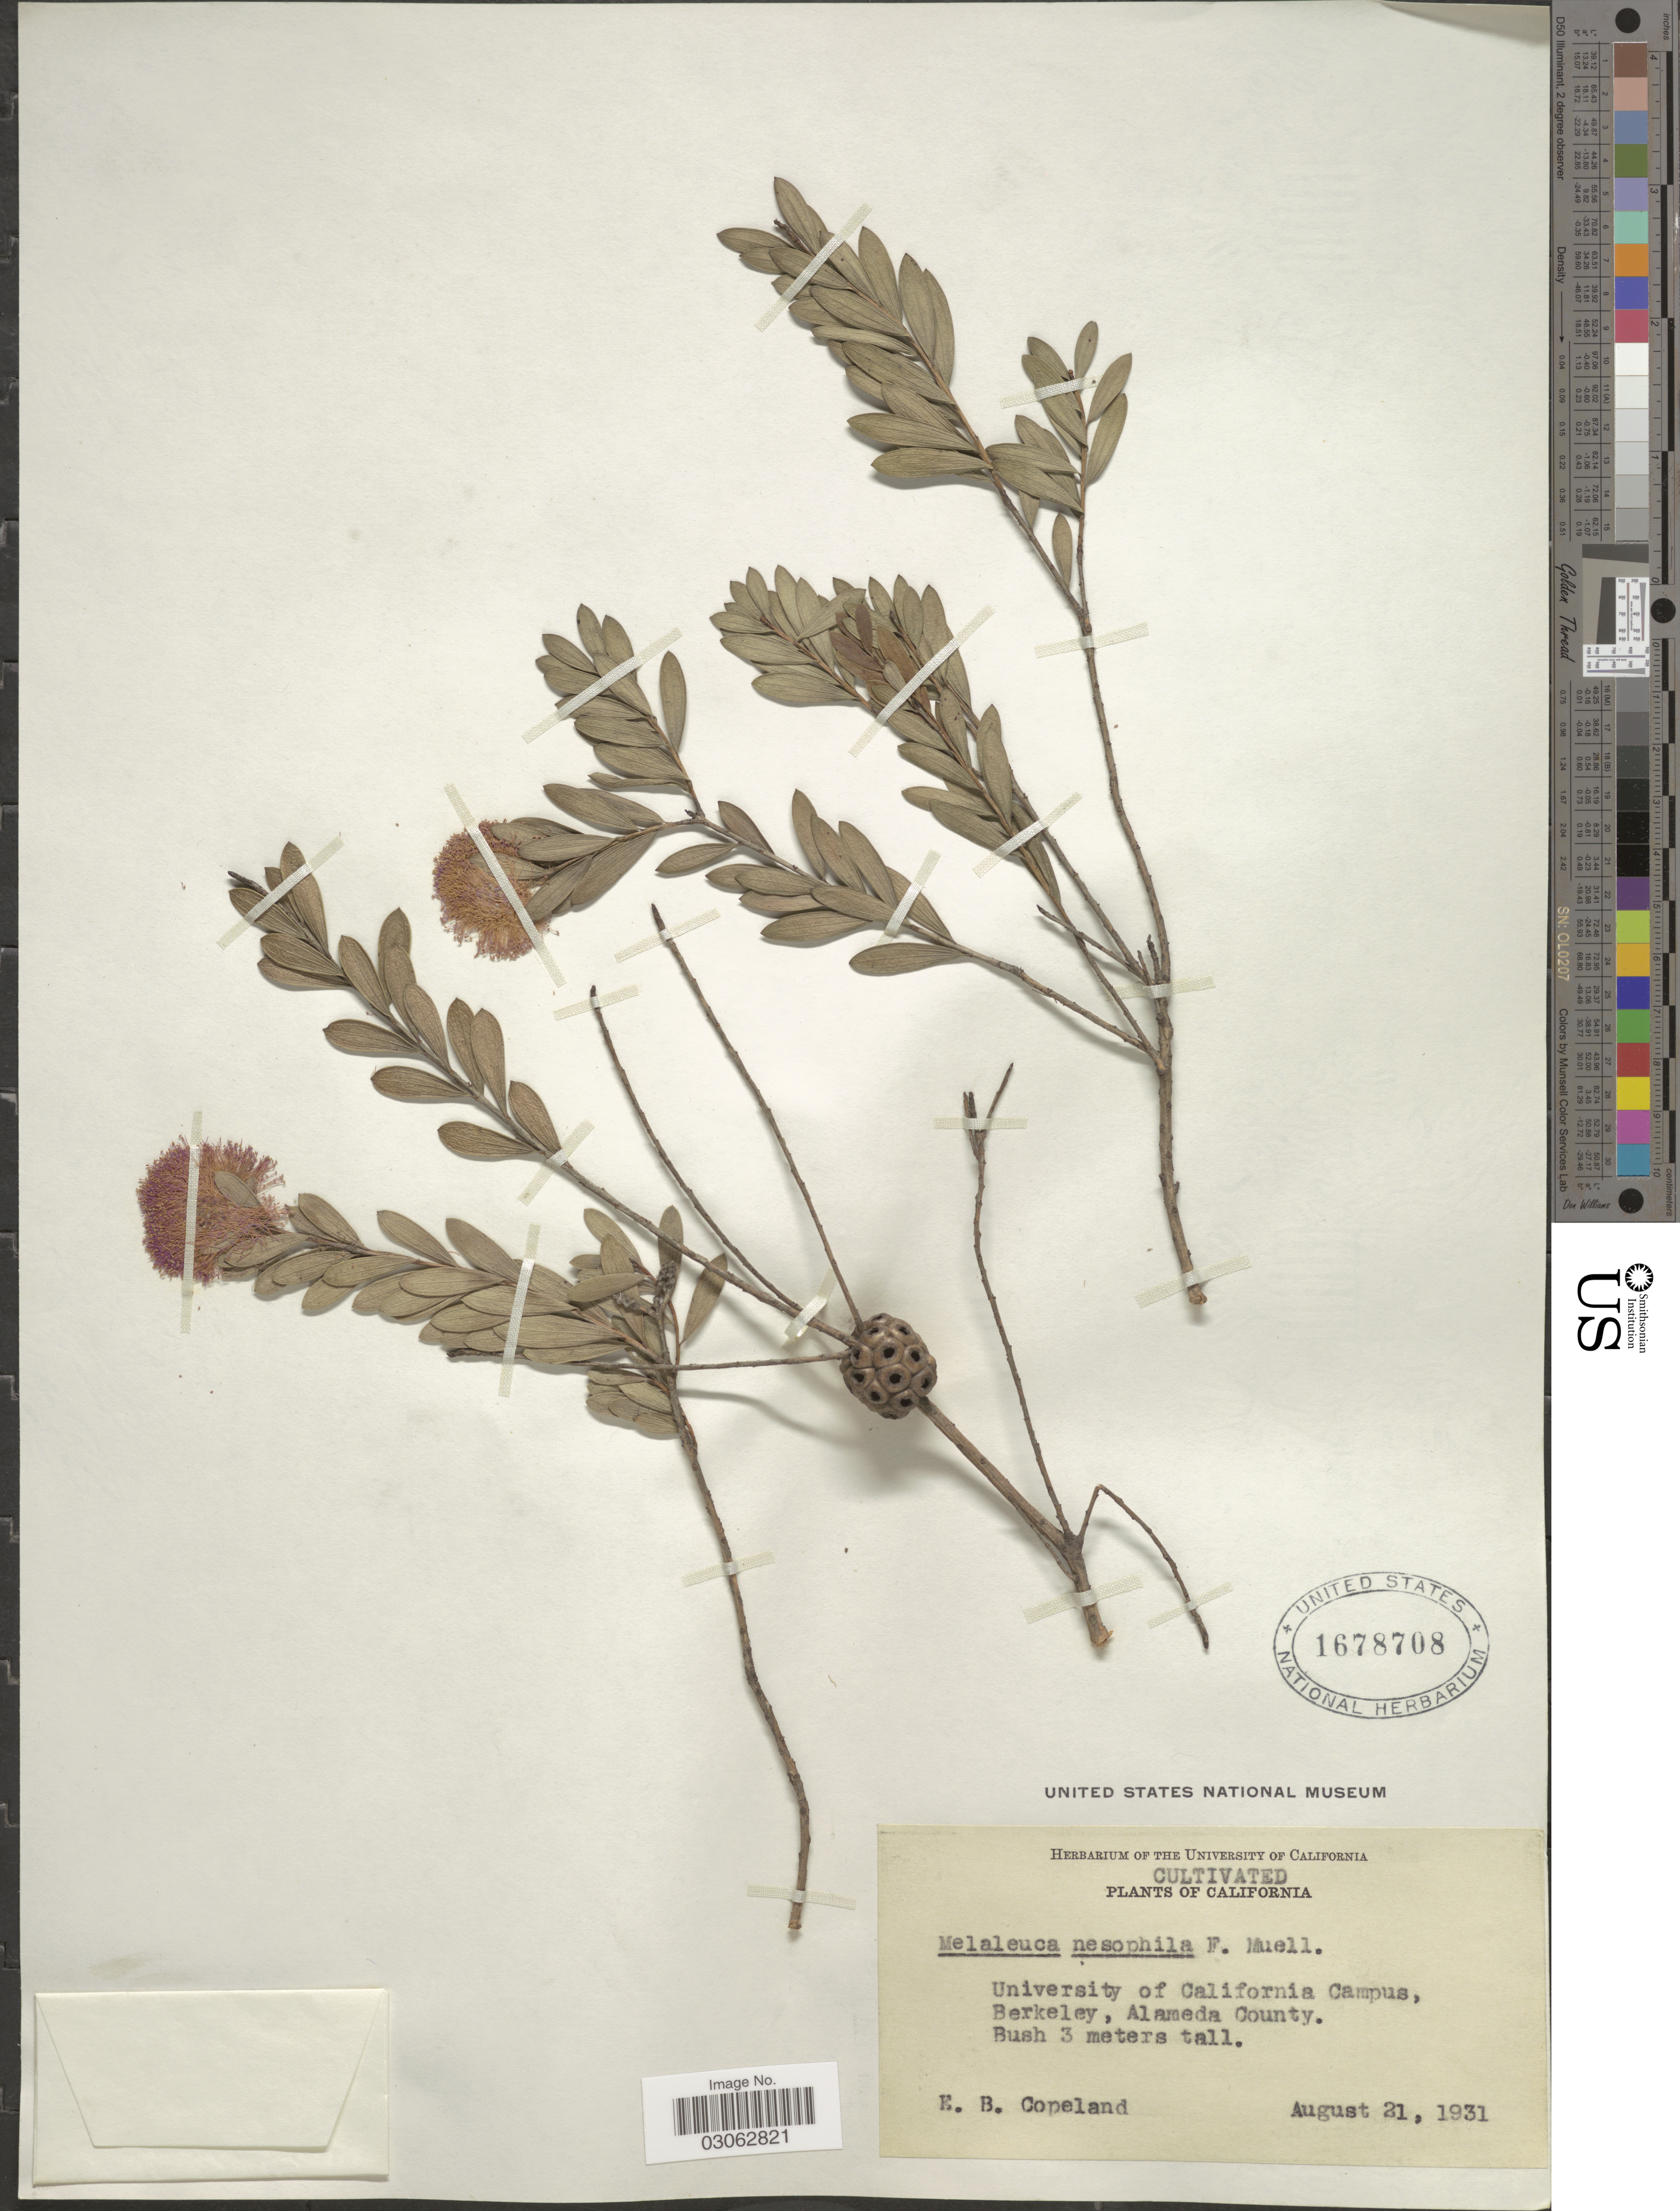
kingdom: Plantae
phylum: Tracheophyta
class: Magnoliopsida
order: Myrtales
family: Myrtaceae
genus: Melaleuca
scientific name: Melaleuca nesophila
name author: F. Muell.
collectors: E. B. Copeland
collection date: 1931-08-21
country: United States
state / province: California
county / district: Alameda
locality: University of California Campus, Berkeley, Alameda County.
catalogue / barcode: US 1678708